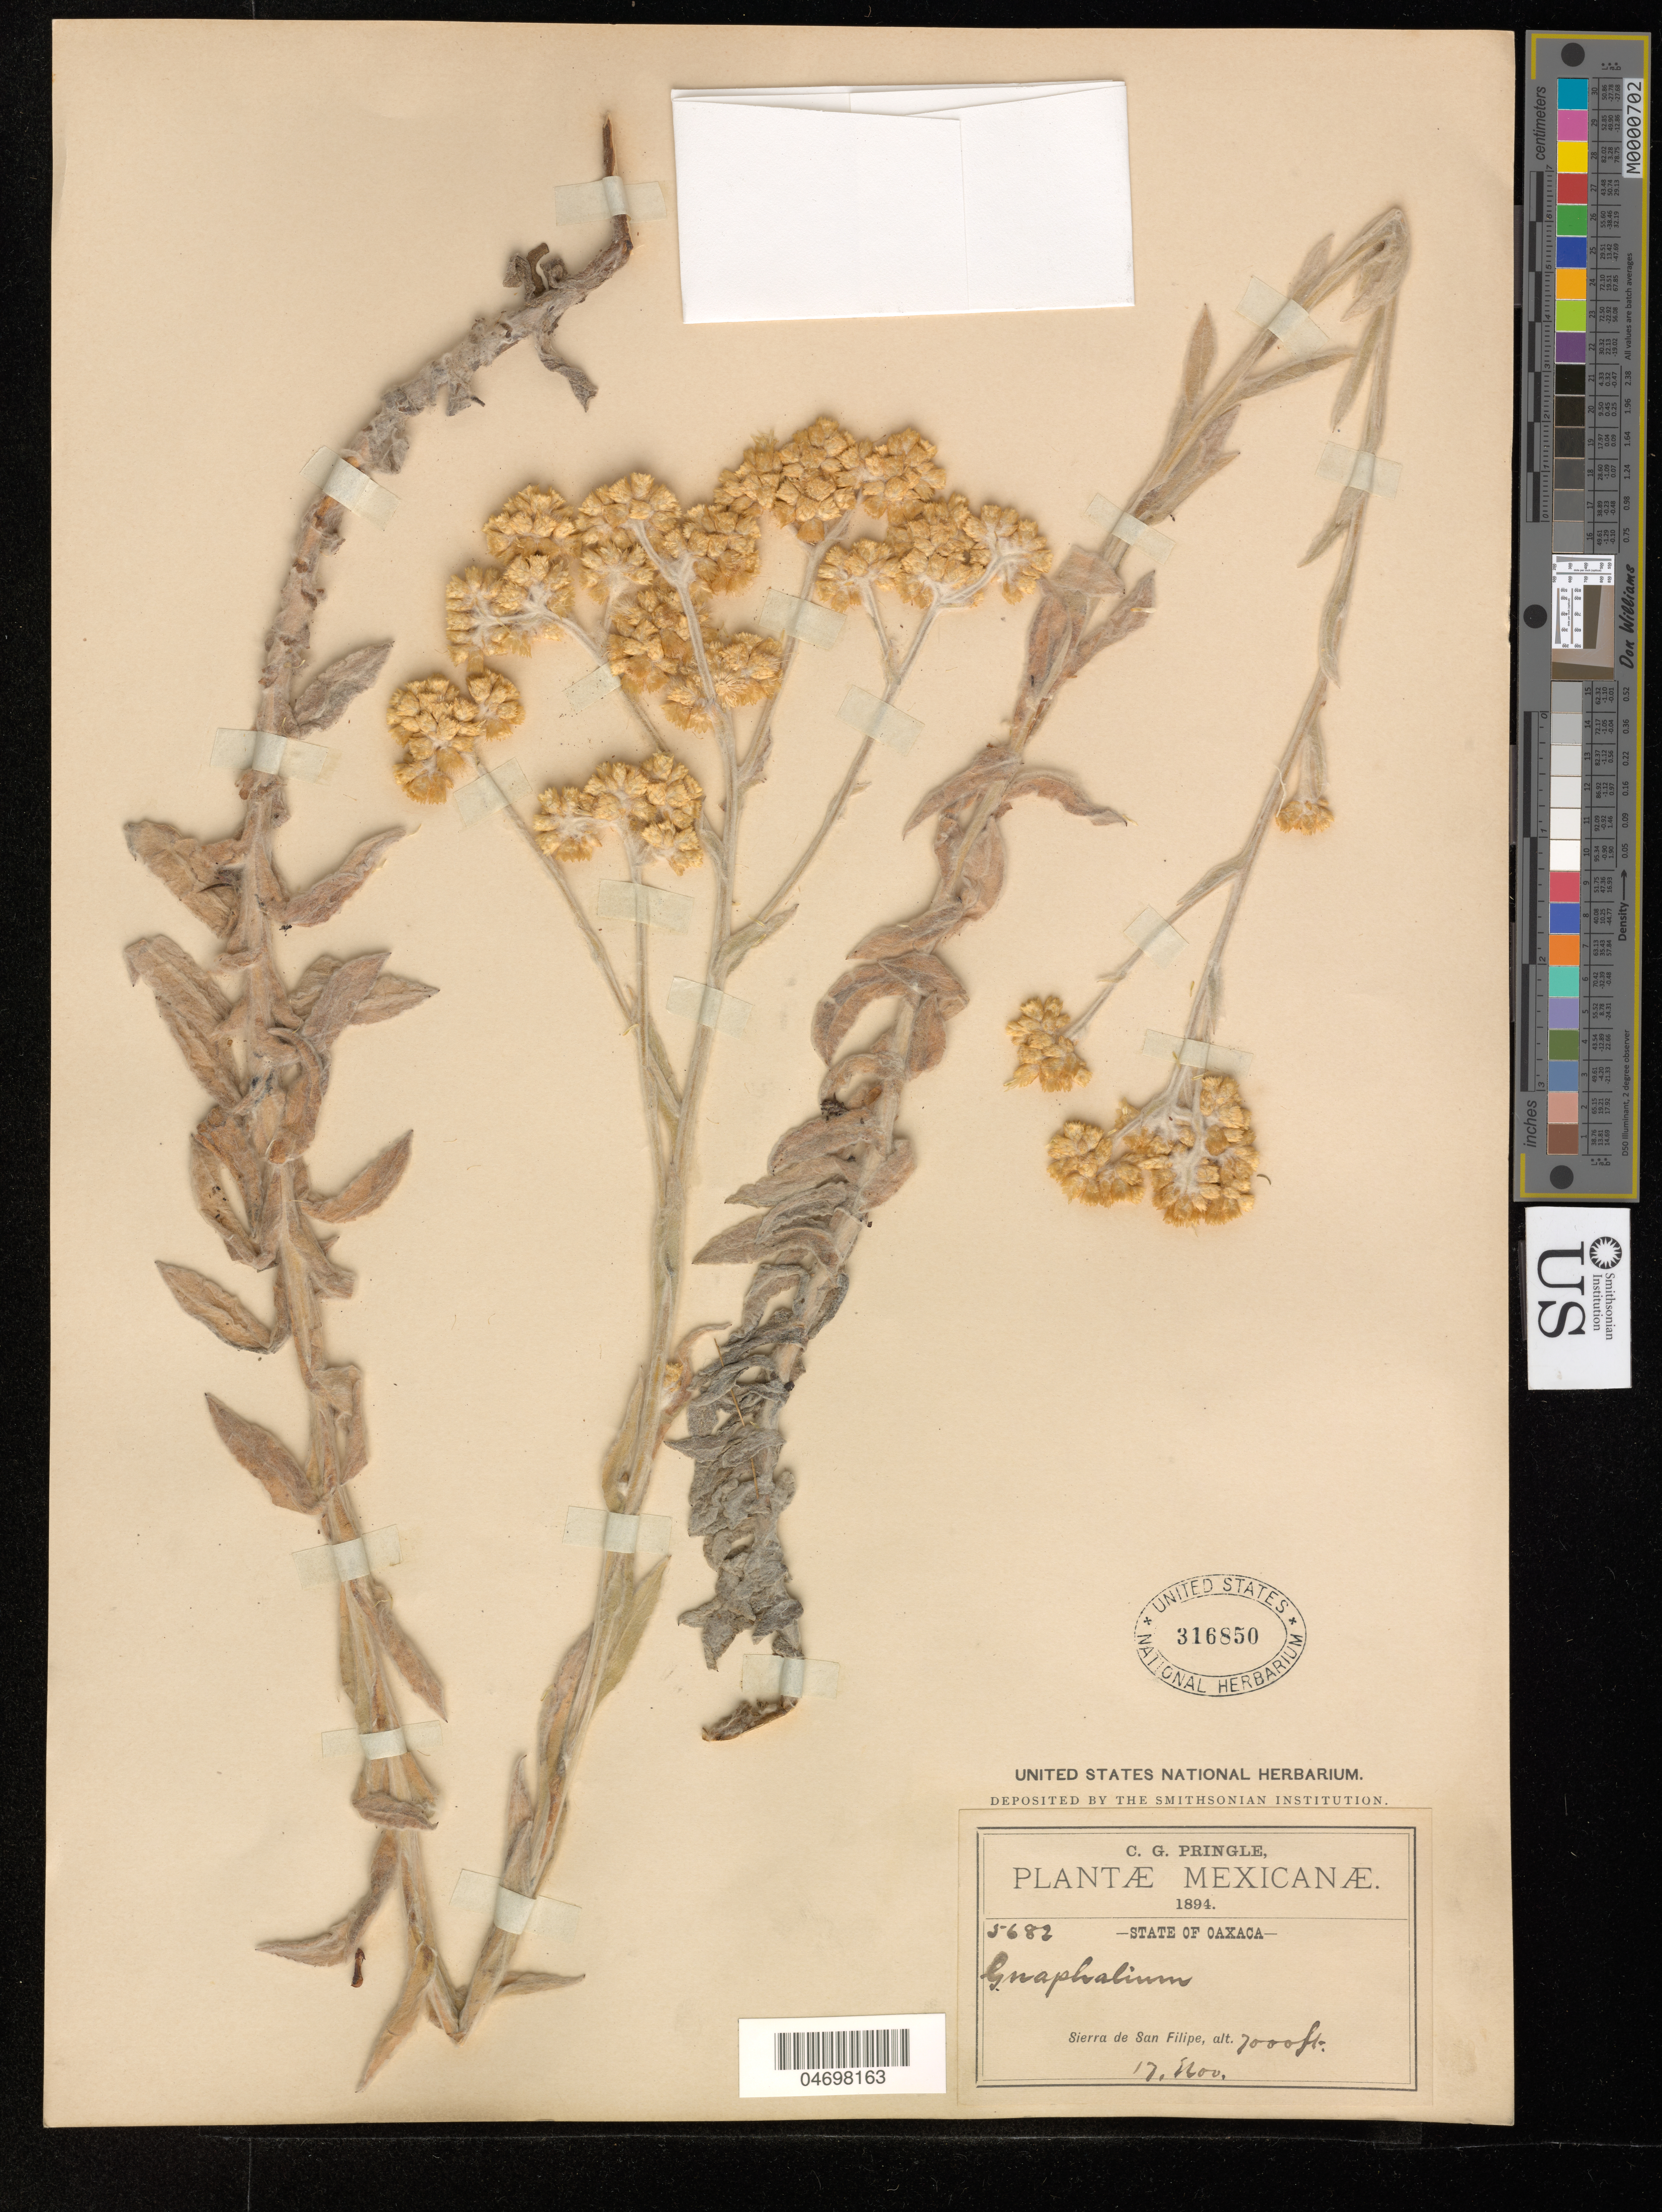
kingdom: Plantae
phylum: Tracheophyta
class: Magnoliopsida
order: Asterales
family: Asteraceae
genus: Gnaphalium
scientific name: Gnaphalium sp.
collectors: C. G. Pringle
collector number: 5682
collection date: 1894-10-06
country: Mexico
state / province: Oaxaca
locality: Sierra de San Felipe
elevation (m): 2286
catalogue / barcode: US 316850